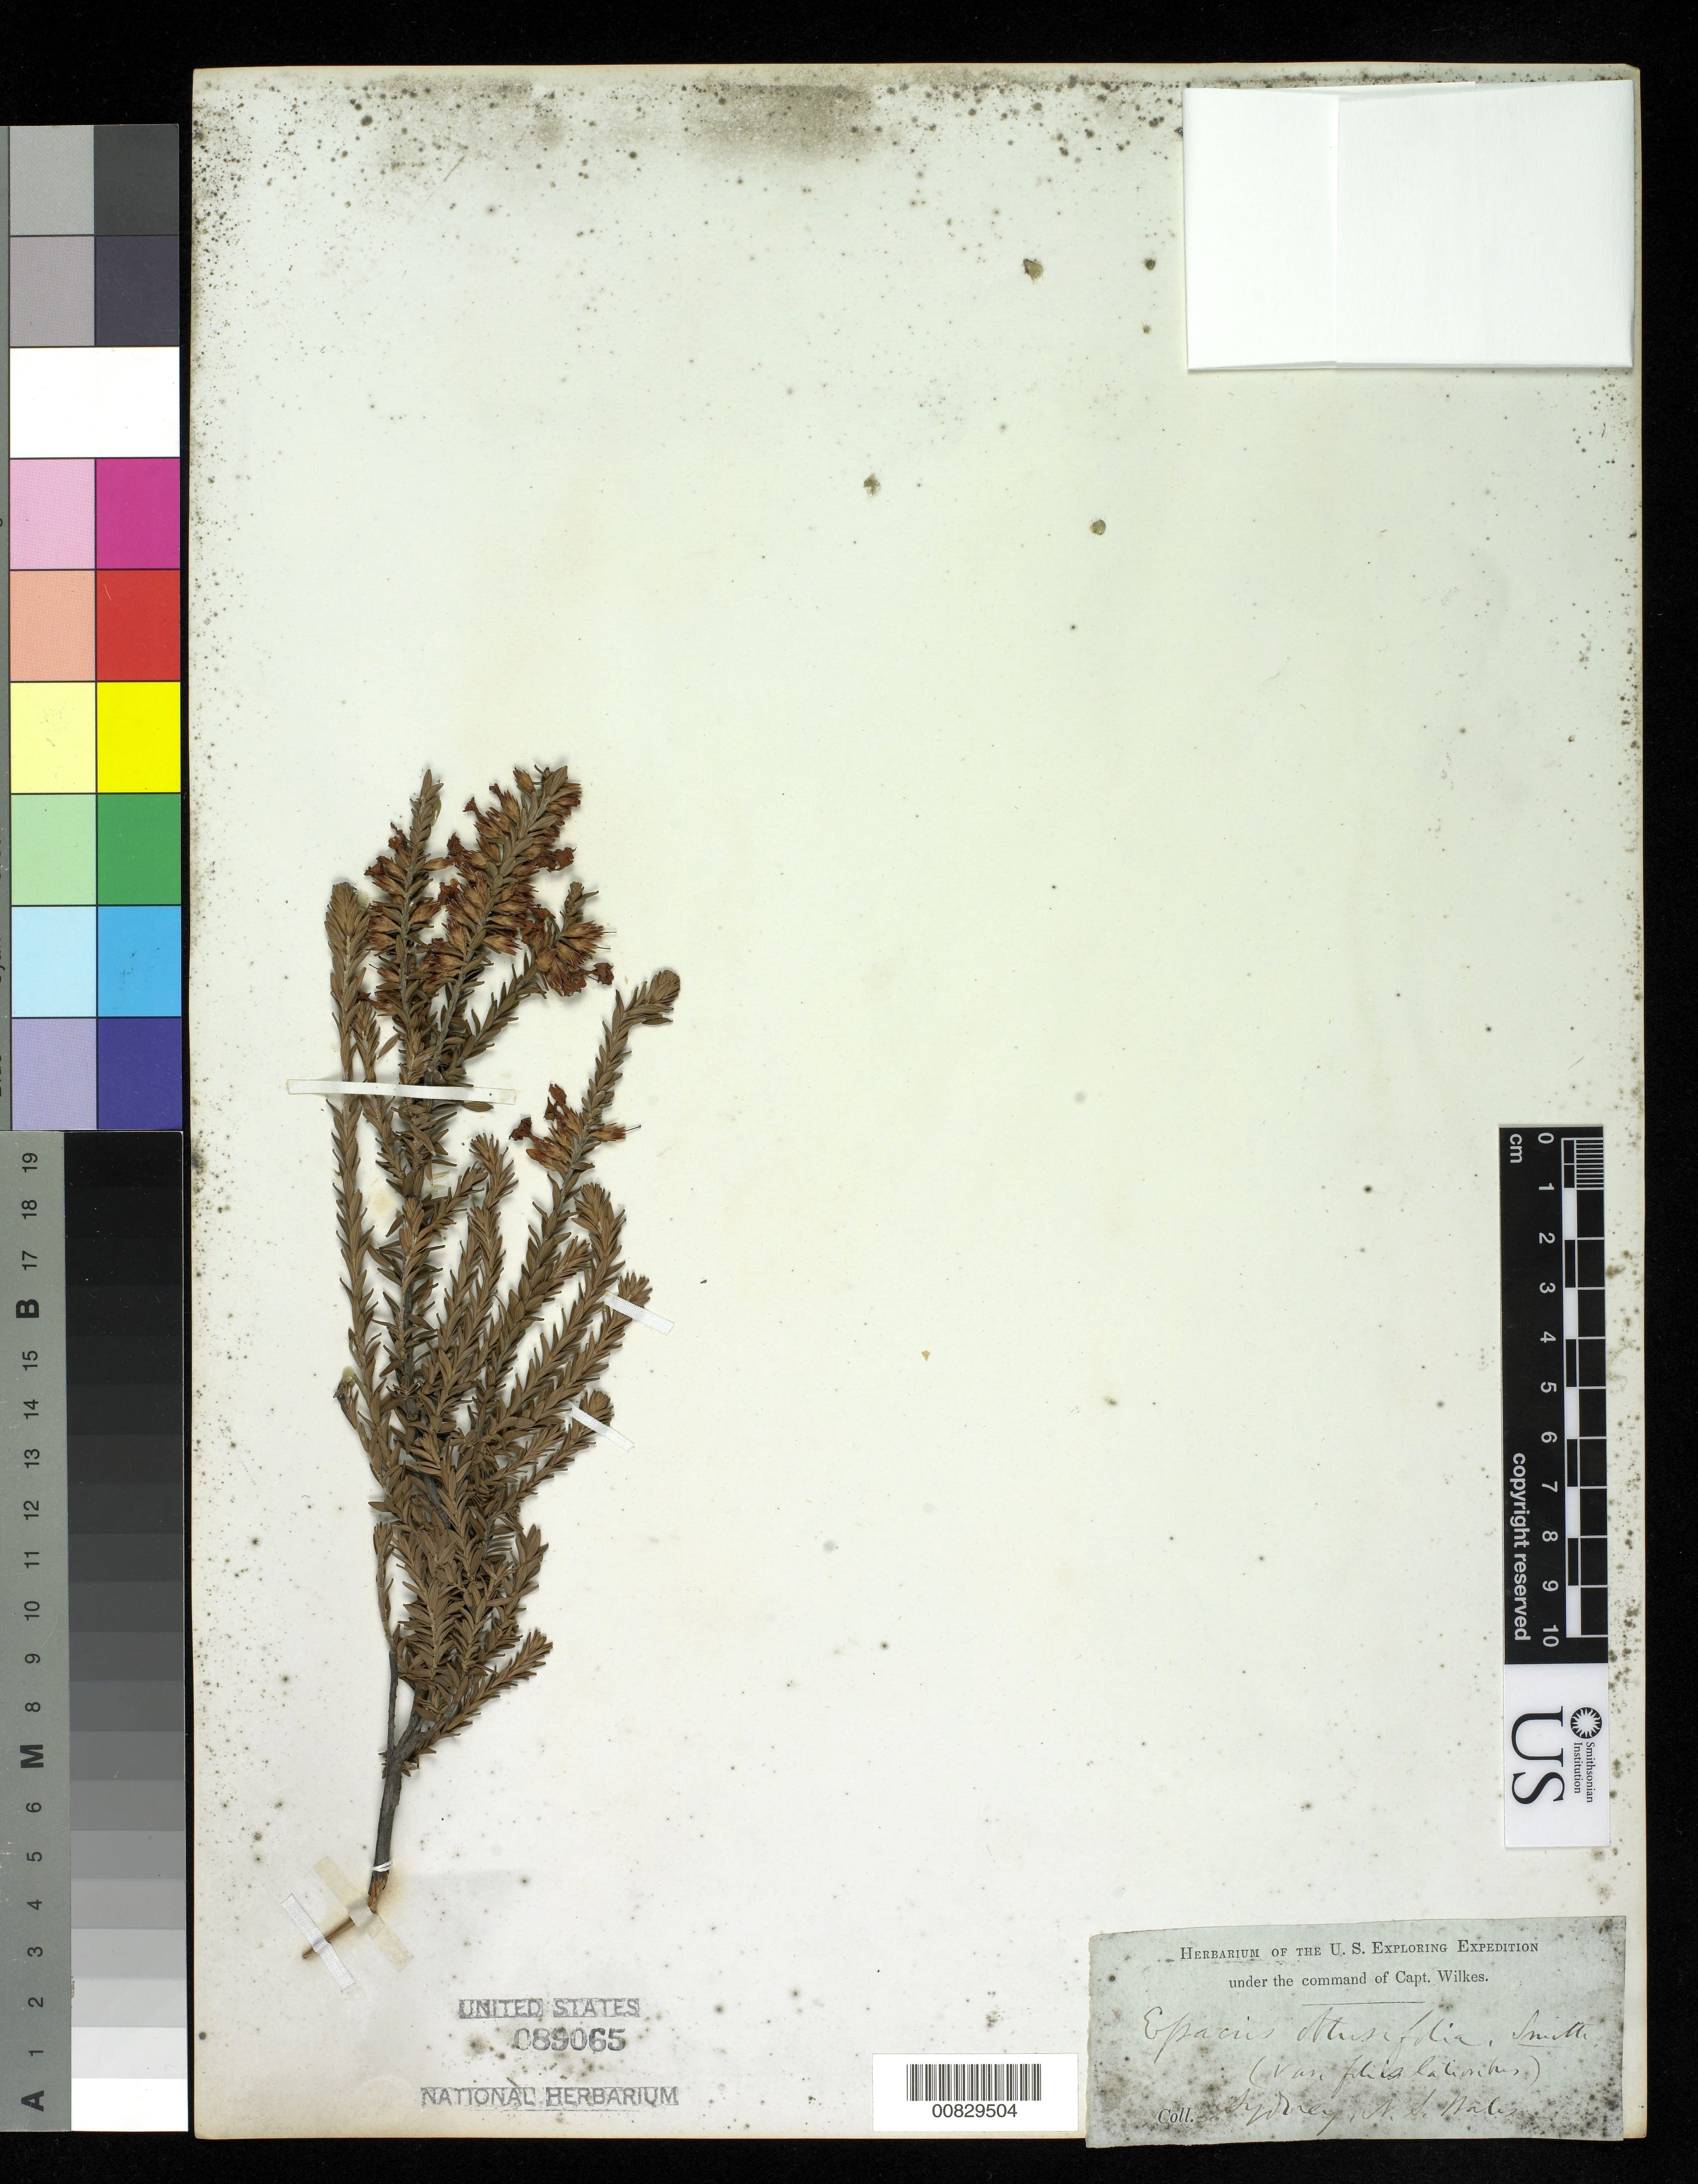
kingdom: Plantae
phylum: Tracheophyta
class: Magnoliopsida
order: Ericales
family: Ericaceae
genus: Epacris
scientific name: Epacris obtusifolia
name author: Sm.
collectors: Wilkes Explor. Exped.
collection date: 1838/1842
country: Australia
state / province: New South Wales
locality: Sydney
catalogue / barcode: US 89065